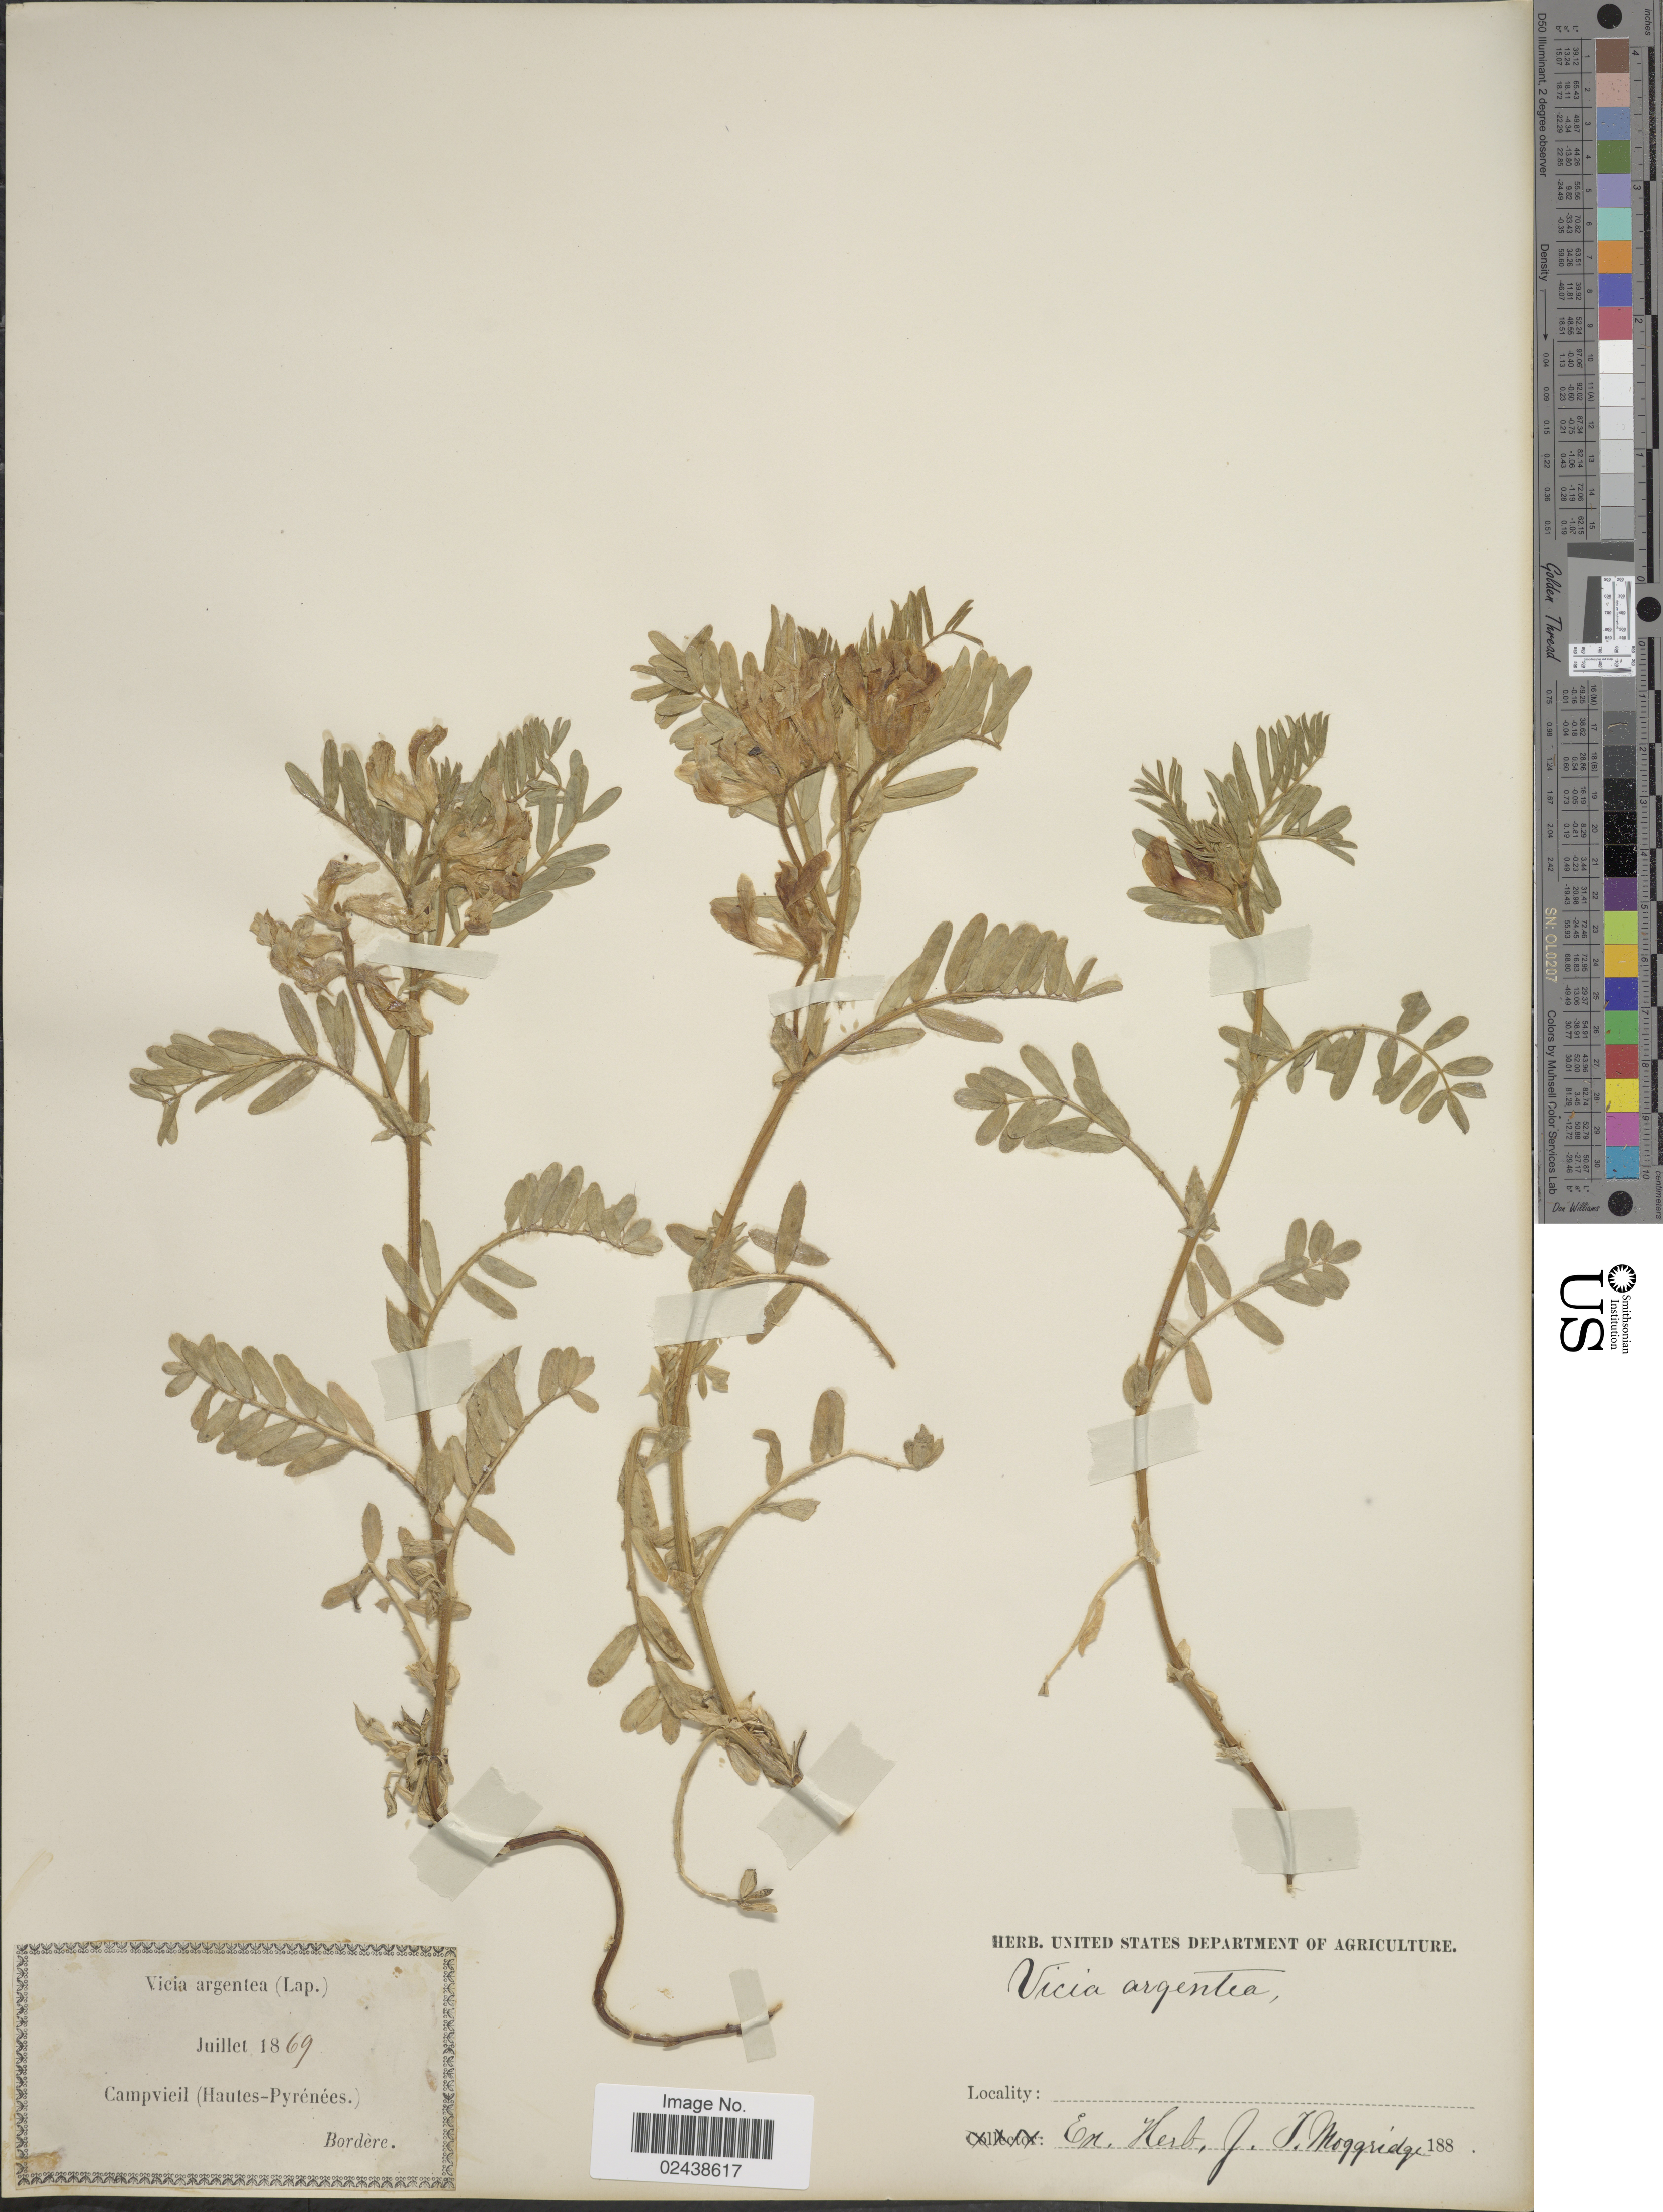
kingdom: Plantae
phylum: Tracheophyta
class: Magnoliopsida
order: Fabales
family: Fabaceae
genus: Vicia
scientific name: Vicia argentea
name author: Lapeyr.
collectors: ex herb. J.T. Moggridge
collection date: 1869-07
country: France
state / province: Occitanie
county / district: Hautes-Pyrénées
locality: Campvieil (Hautes-Pyrenees)